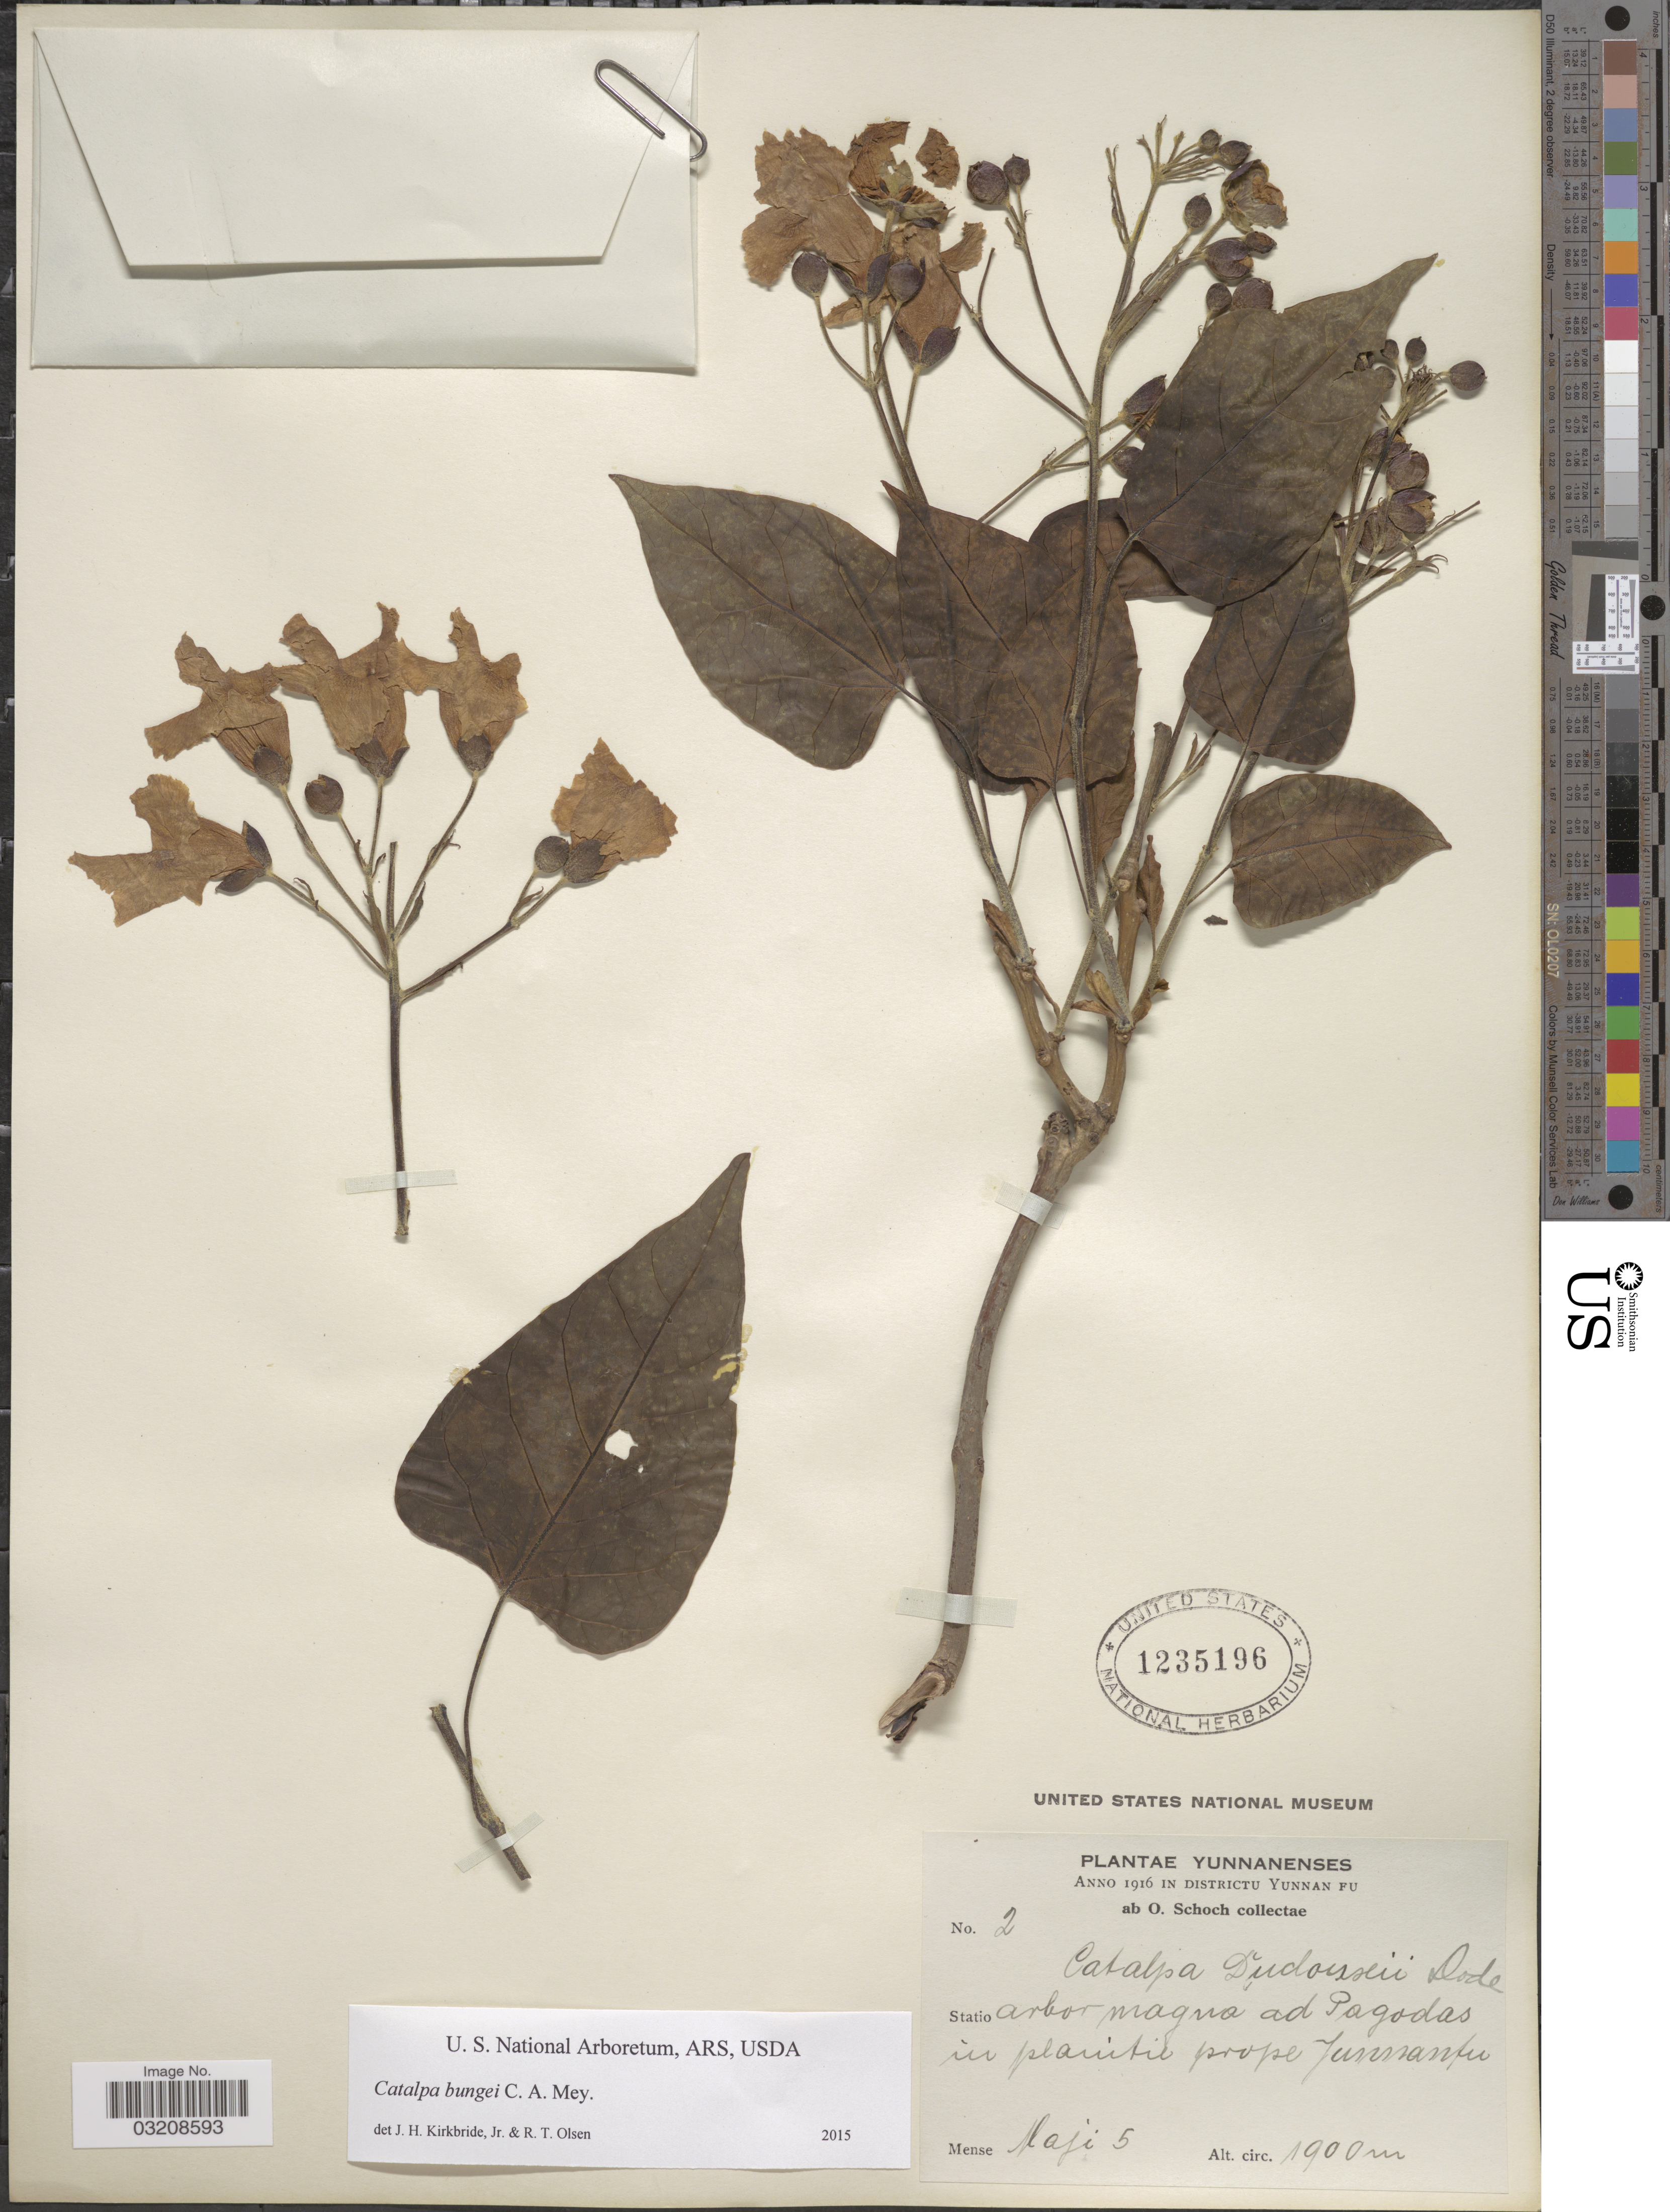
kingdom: Plantae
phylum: Tracheophyta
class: Magnoliopsida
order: Lamiales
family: Bignoniaceae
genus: Catalpa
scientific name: Catalpa bungei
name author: C.A. Mey.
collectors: O. Schoch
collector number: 2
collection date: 1916-05-05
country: China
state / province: Yunnan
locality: Yunnan Fu. Statio arbor magna ad Pagodas in planitie prope Yunnanfu.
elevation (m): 1900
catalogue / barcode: US 1235196